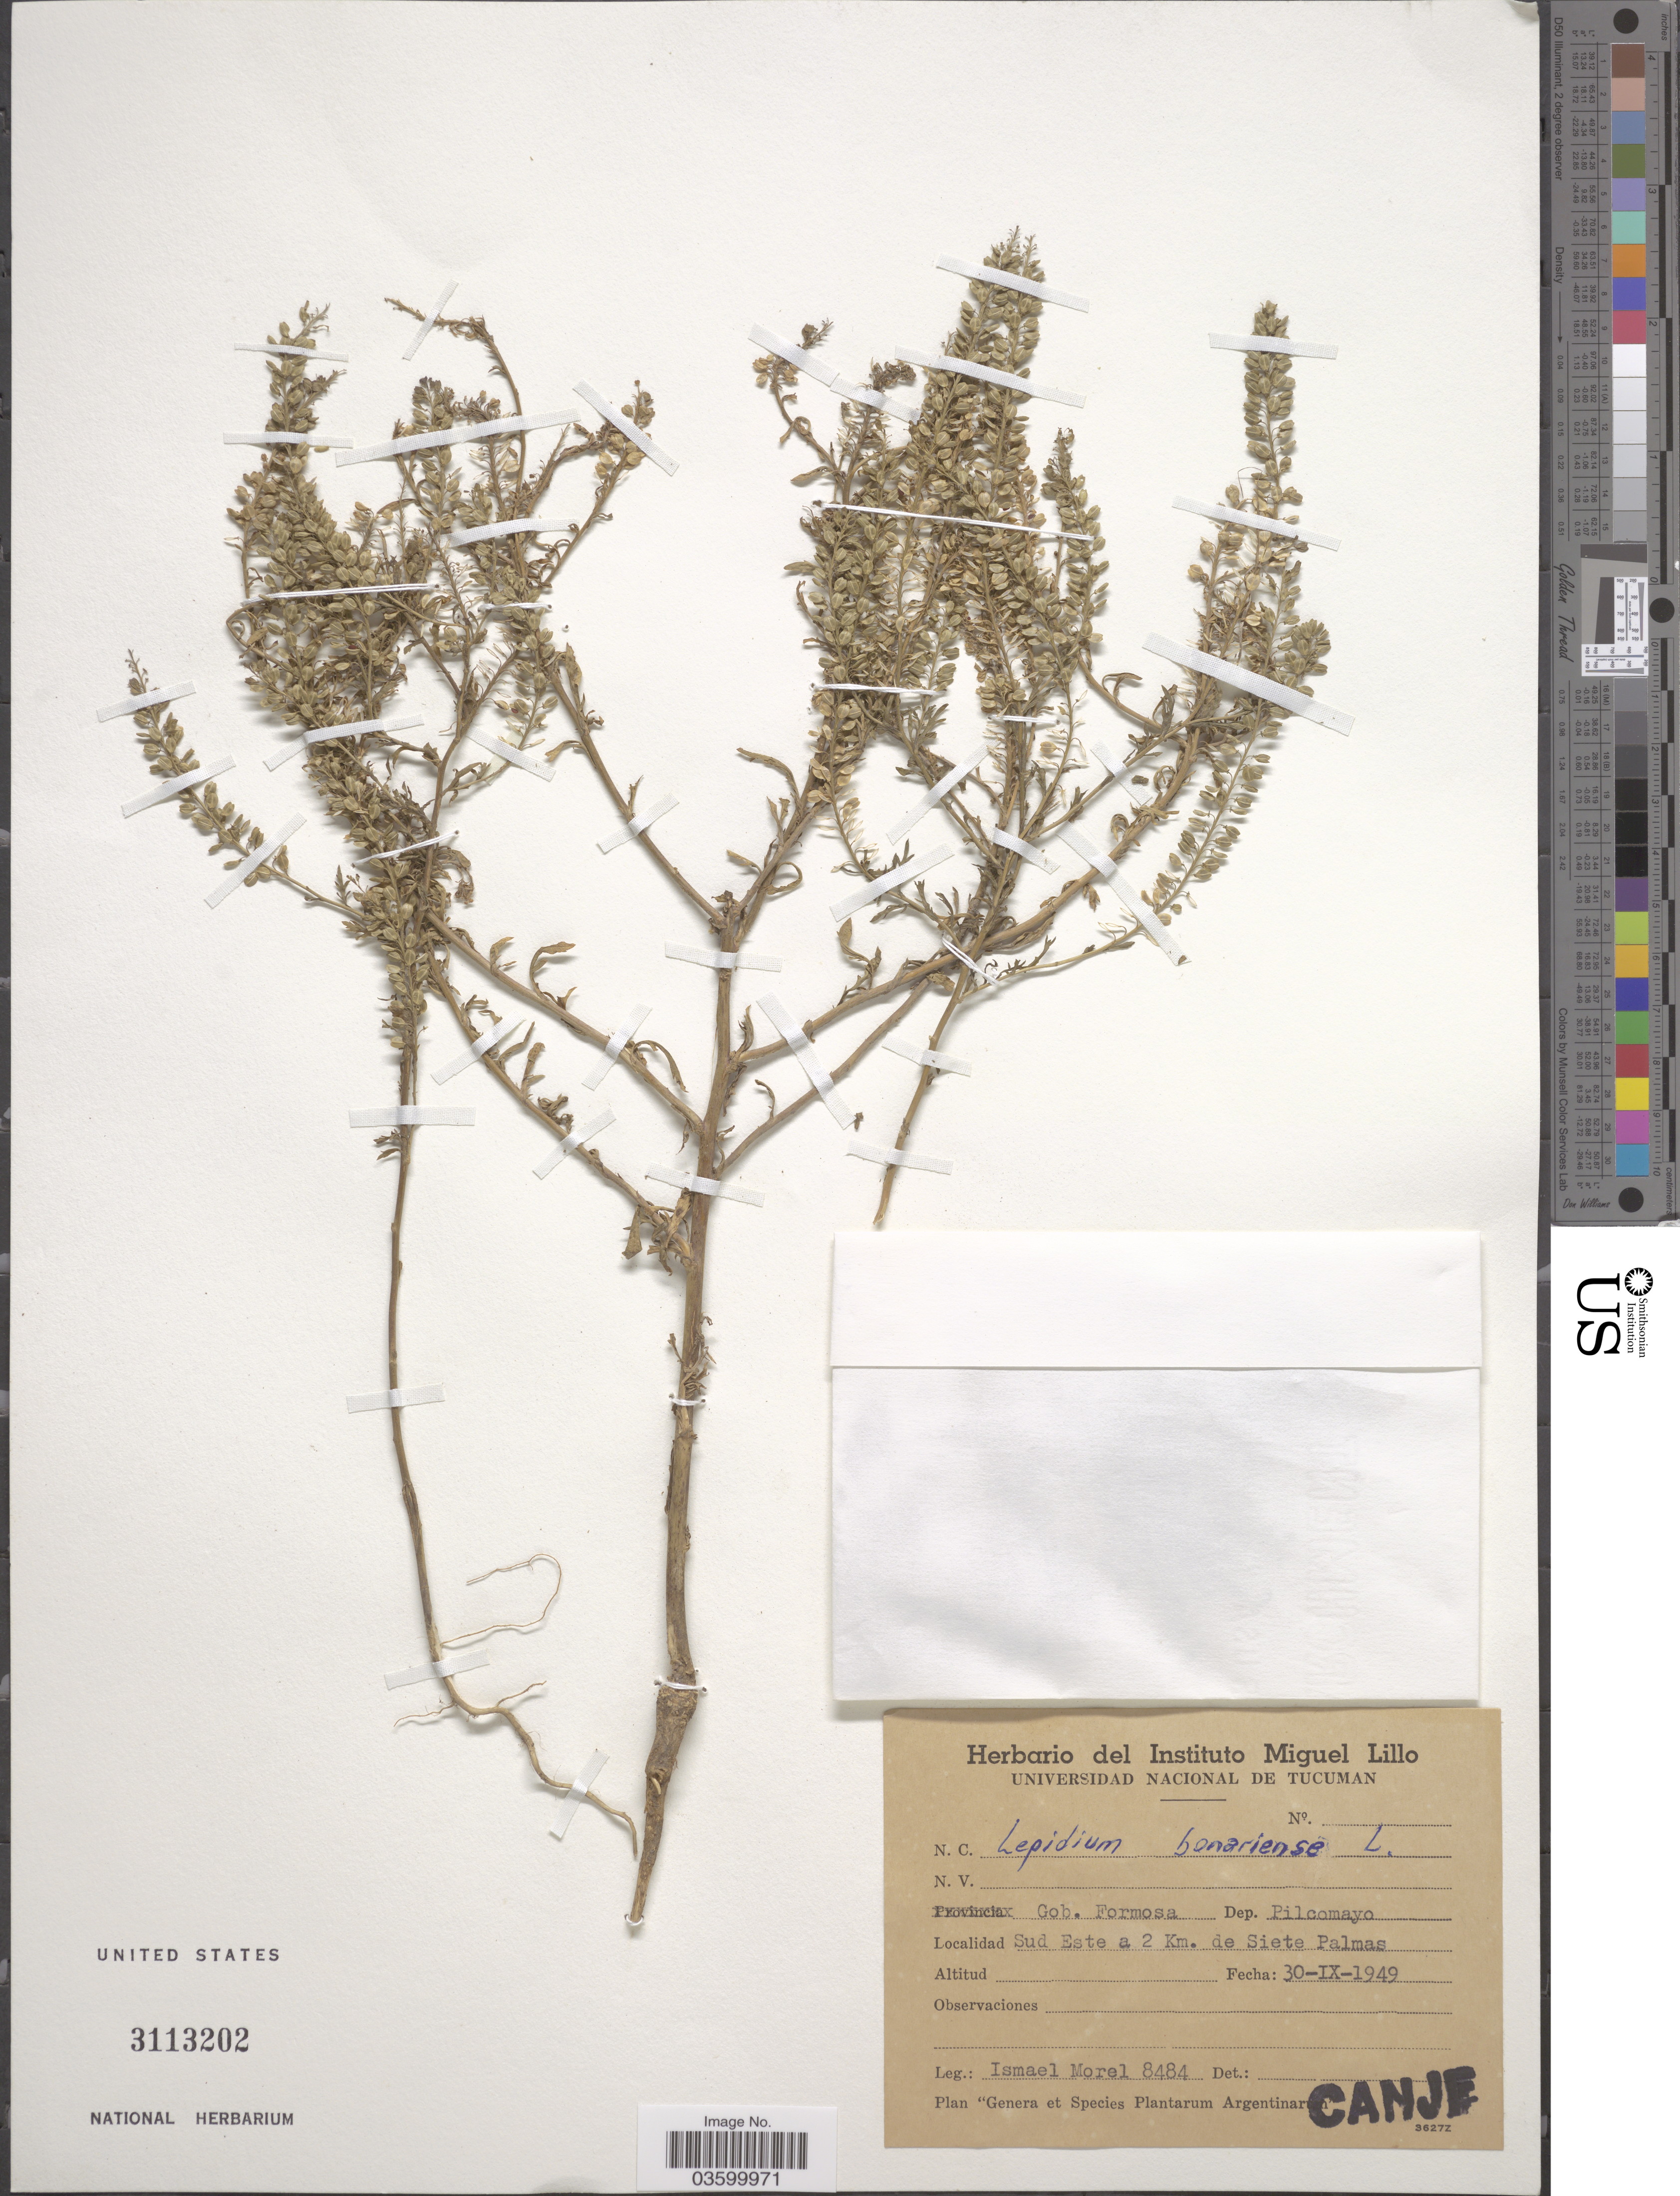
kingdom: Plantae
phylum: Tracheophyta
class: Magnoliopsida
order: Brassicales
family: Brassicaceae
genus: Lepidium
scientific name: Lepidium bonariense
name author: L.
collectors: I. Morel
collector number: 8484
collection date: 1949-09-30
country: Argentina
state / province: Formosa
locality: Gob. Formosa. Dep. Pilcomayo. Sud Este a 2 Km. de Siete Palmas.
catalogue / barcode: US 3113202